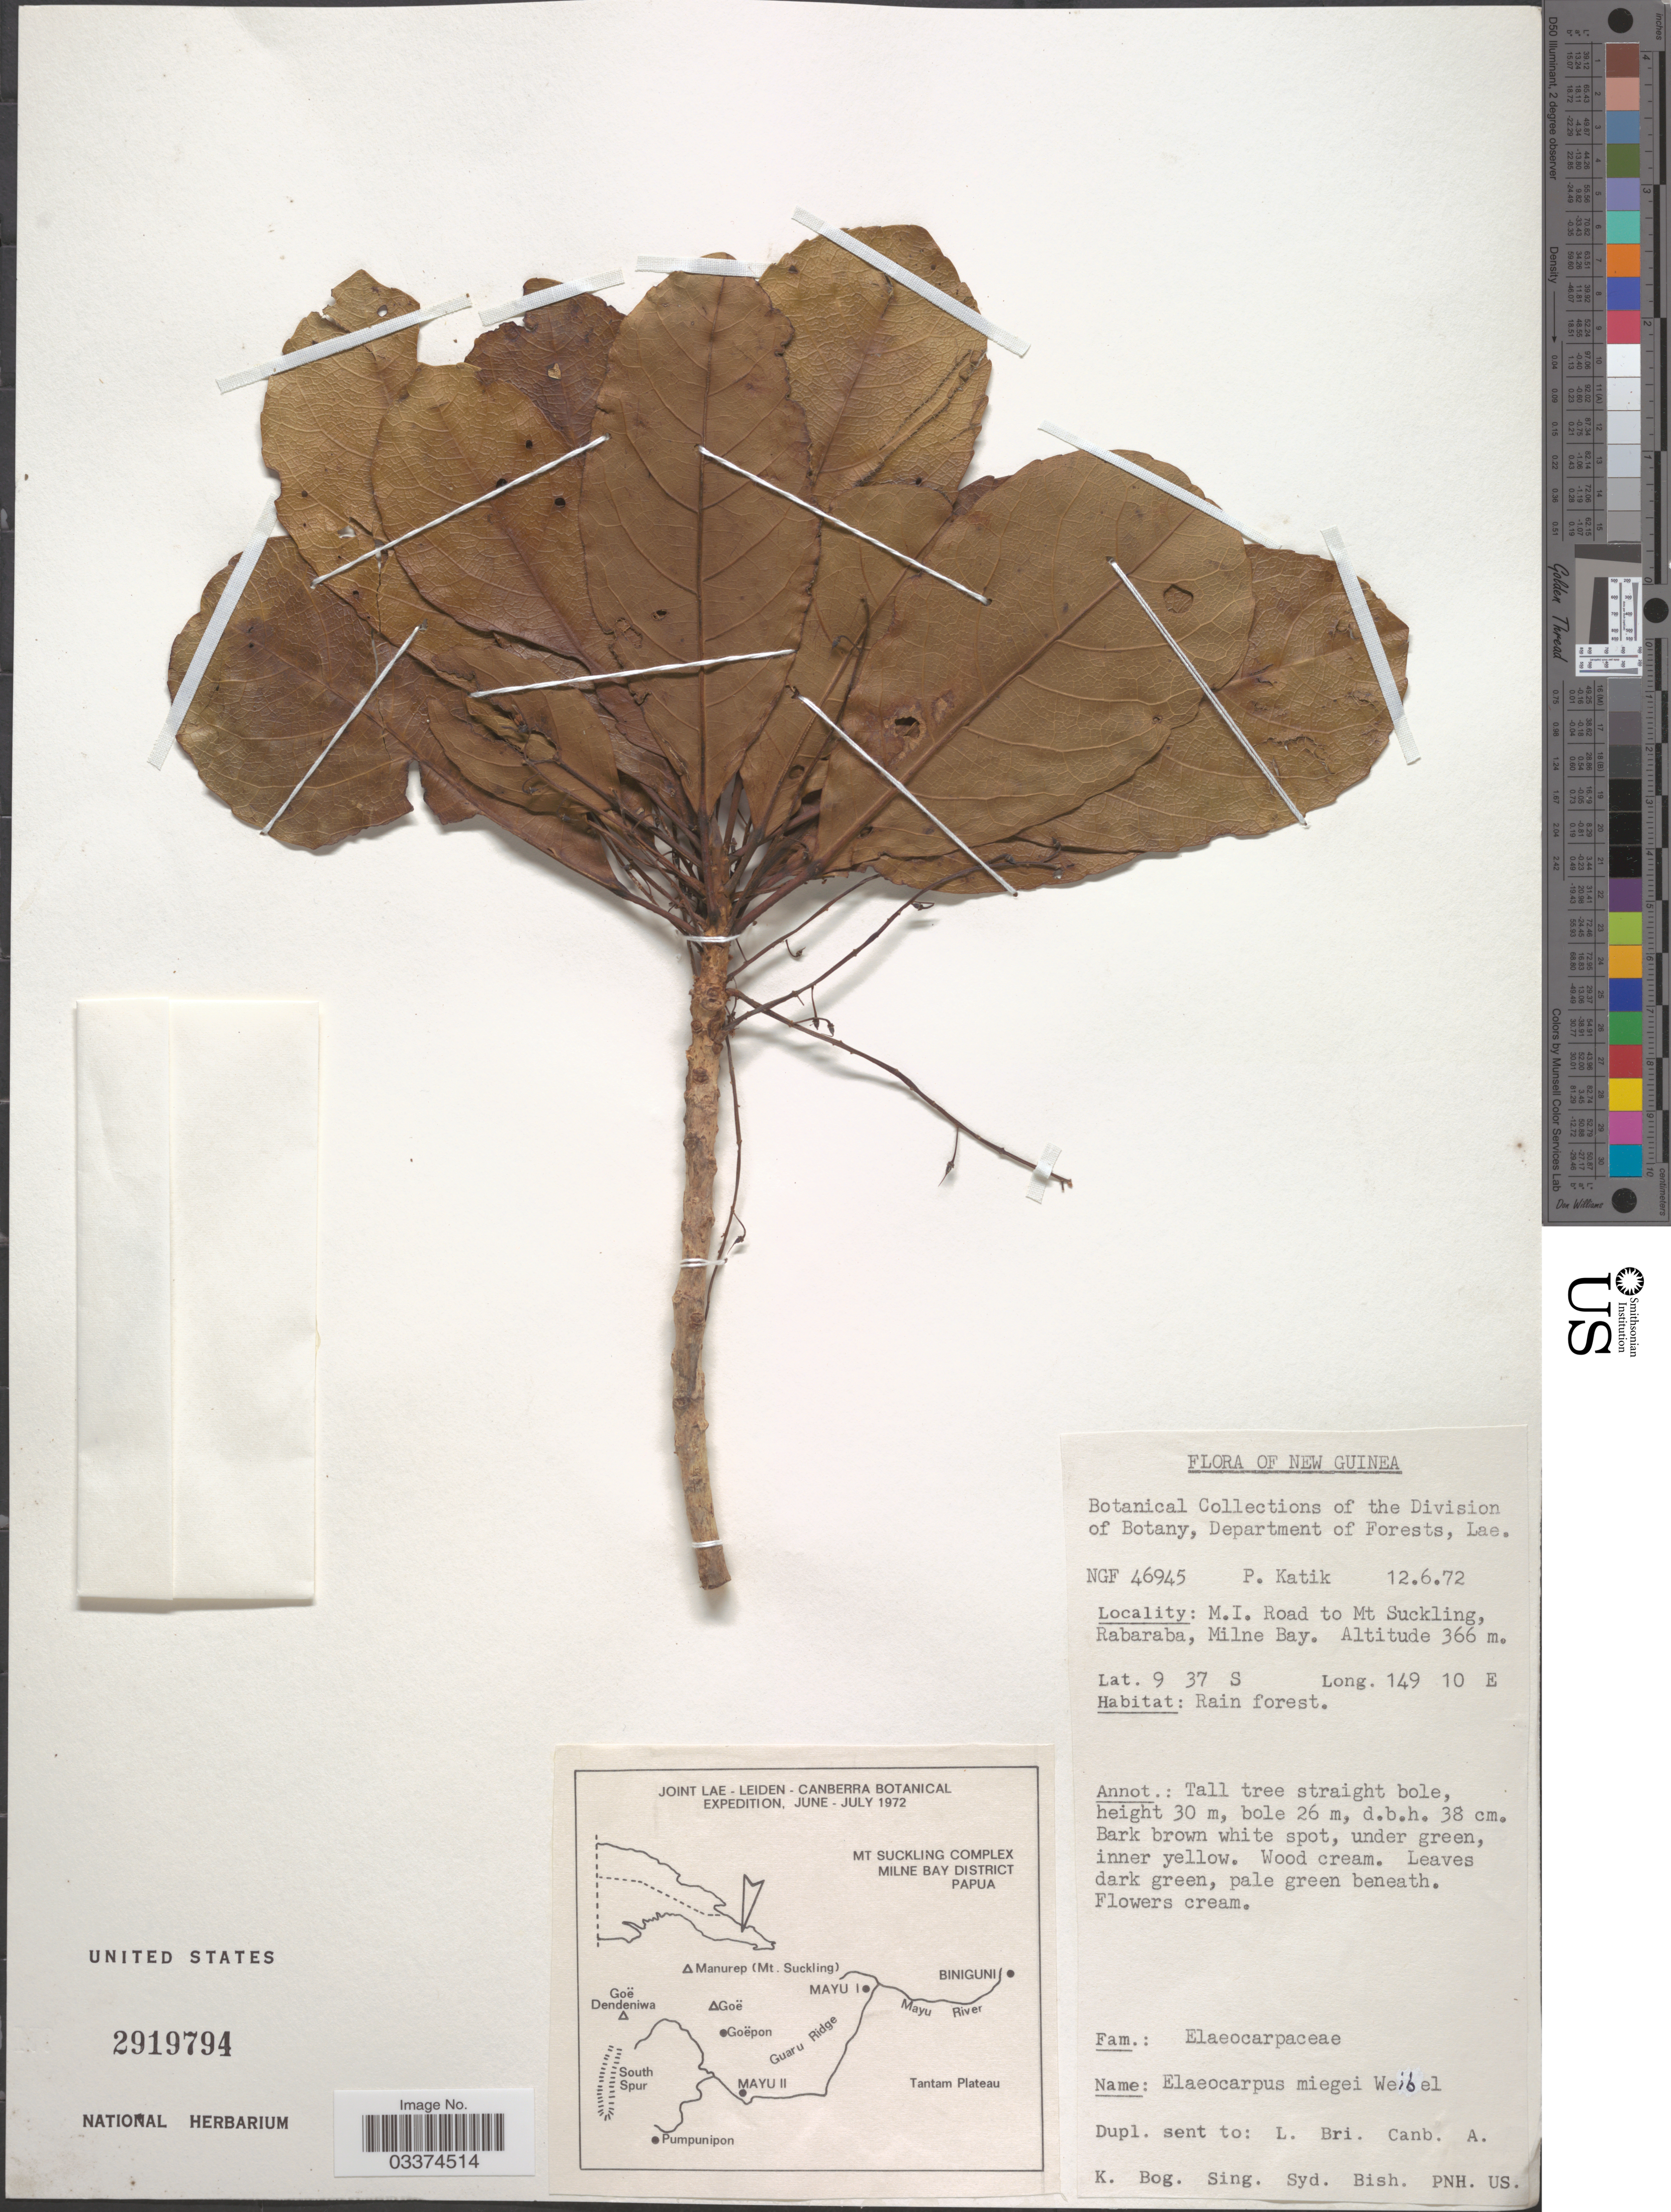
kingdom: Plantae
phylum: Tracheophyta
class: Magnoliopsida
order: Oxalidales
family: Elaeocarpaceae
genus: Elaeocarpus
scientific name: Elaeocarpus miegei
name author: Weibel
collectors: P. Katik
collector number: NGF46945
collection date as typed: Transcribed d/m/y: 12/6/72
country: Papua New Guinea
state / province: Milne Bay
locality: New Guinea, M.I. Road to Mt. Suckling, Rabaraba, Milne Bay.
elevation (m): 366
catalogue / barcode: US 2919794